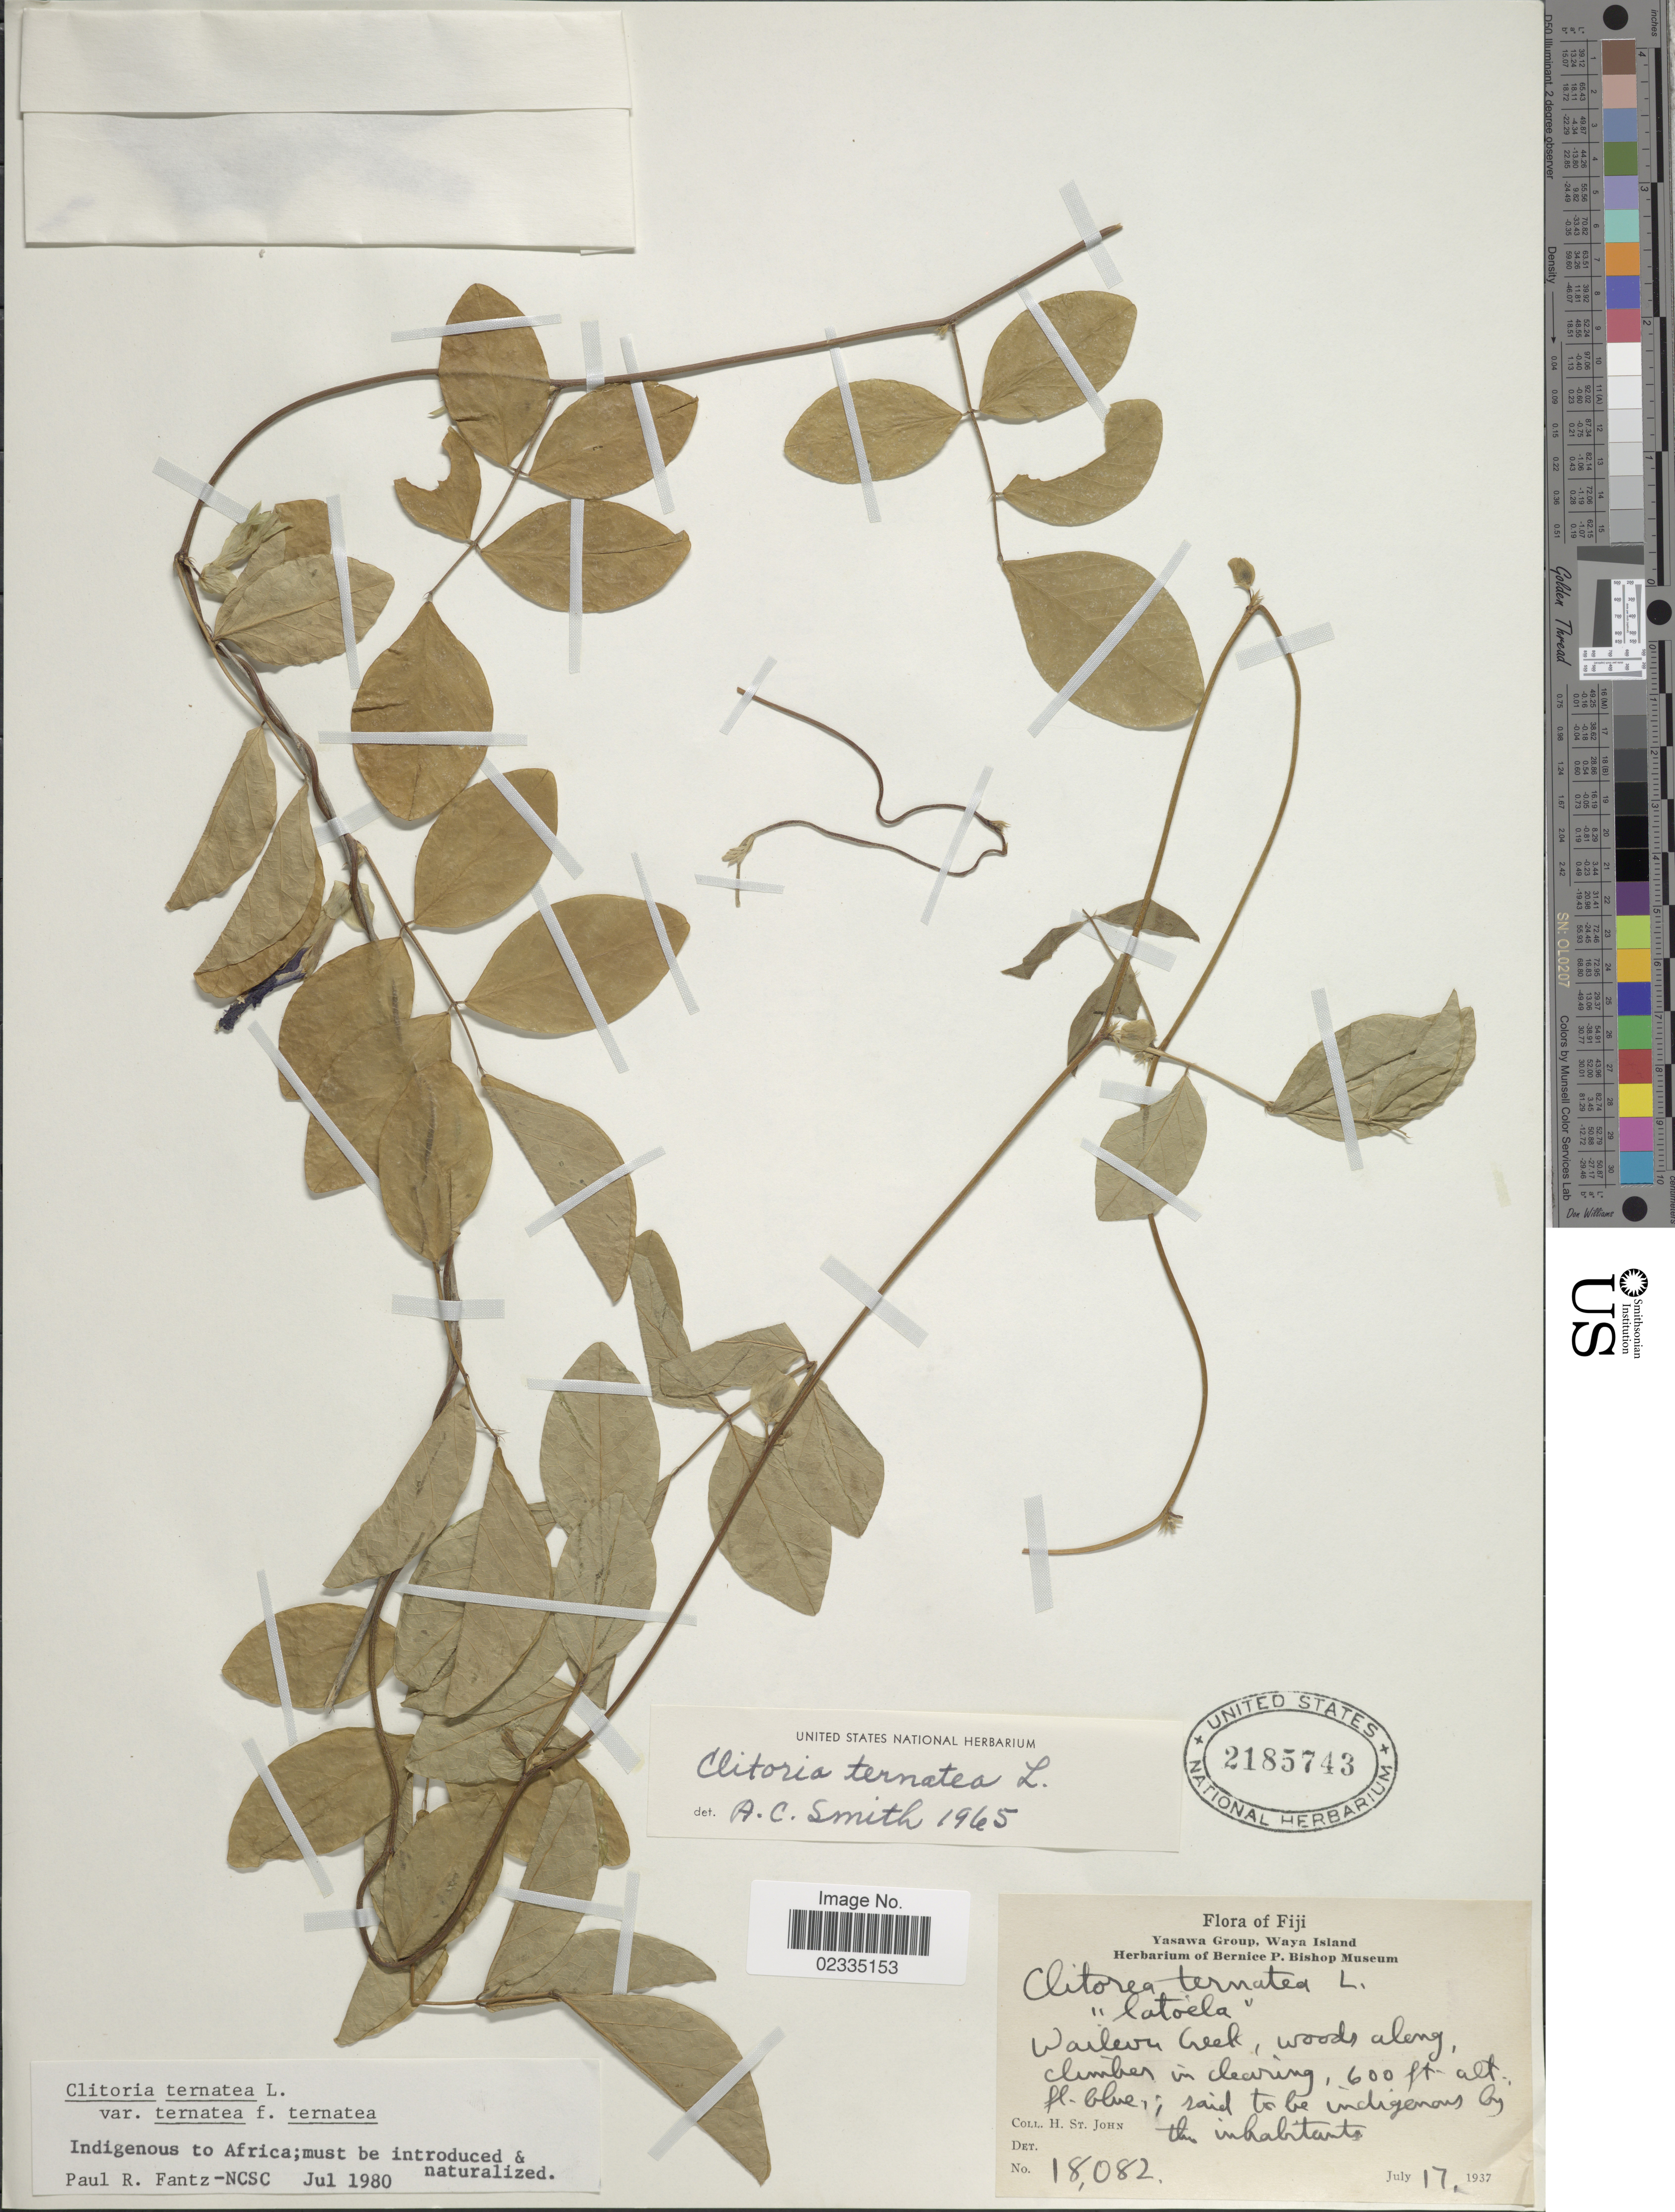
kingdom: Plantae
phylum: Tracheophyta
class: Magnoliopsida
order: Fabales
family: Fabaceae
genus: Clitoria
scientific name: Clitoria ternatea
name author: L.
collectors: H. St. John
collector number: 18082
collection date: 1937-07-17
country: Fiji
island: Waya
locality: Yasawa Group, Waya Island, Wailevu Creek, woods along climber in clearing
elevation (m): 183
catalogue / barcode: US 2185743